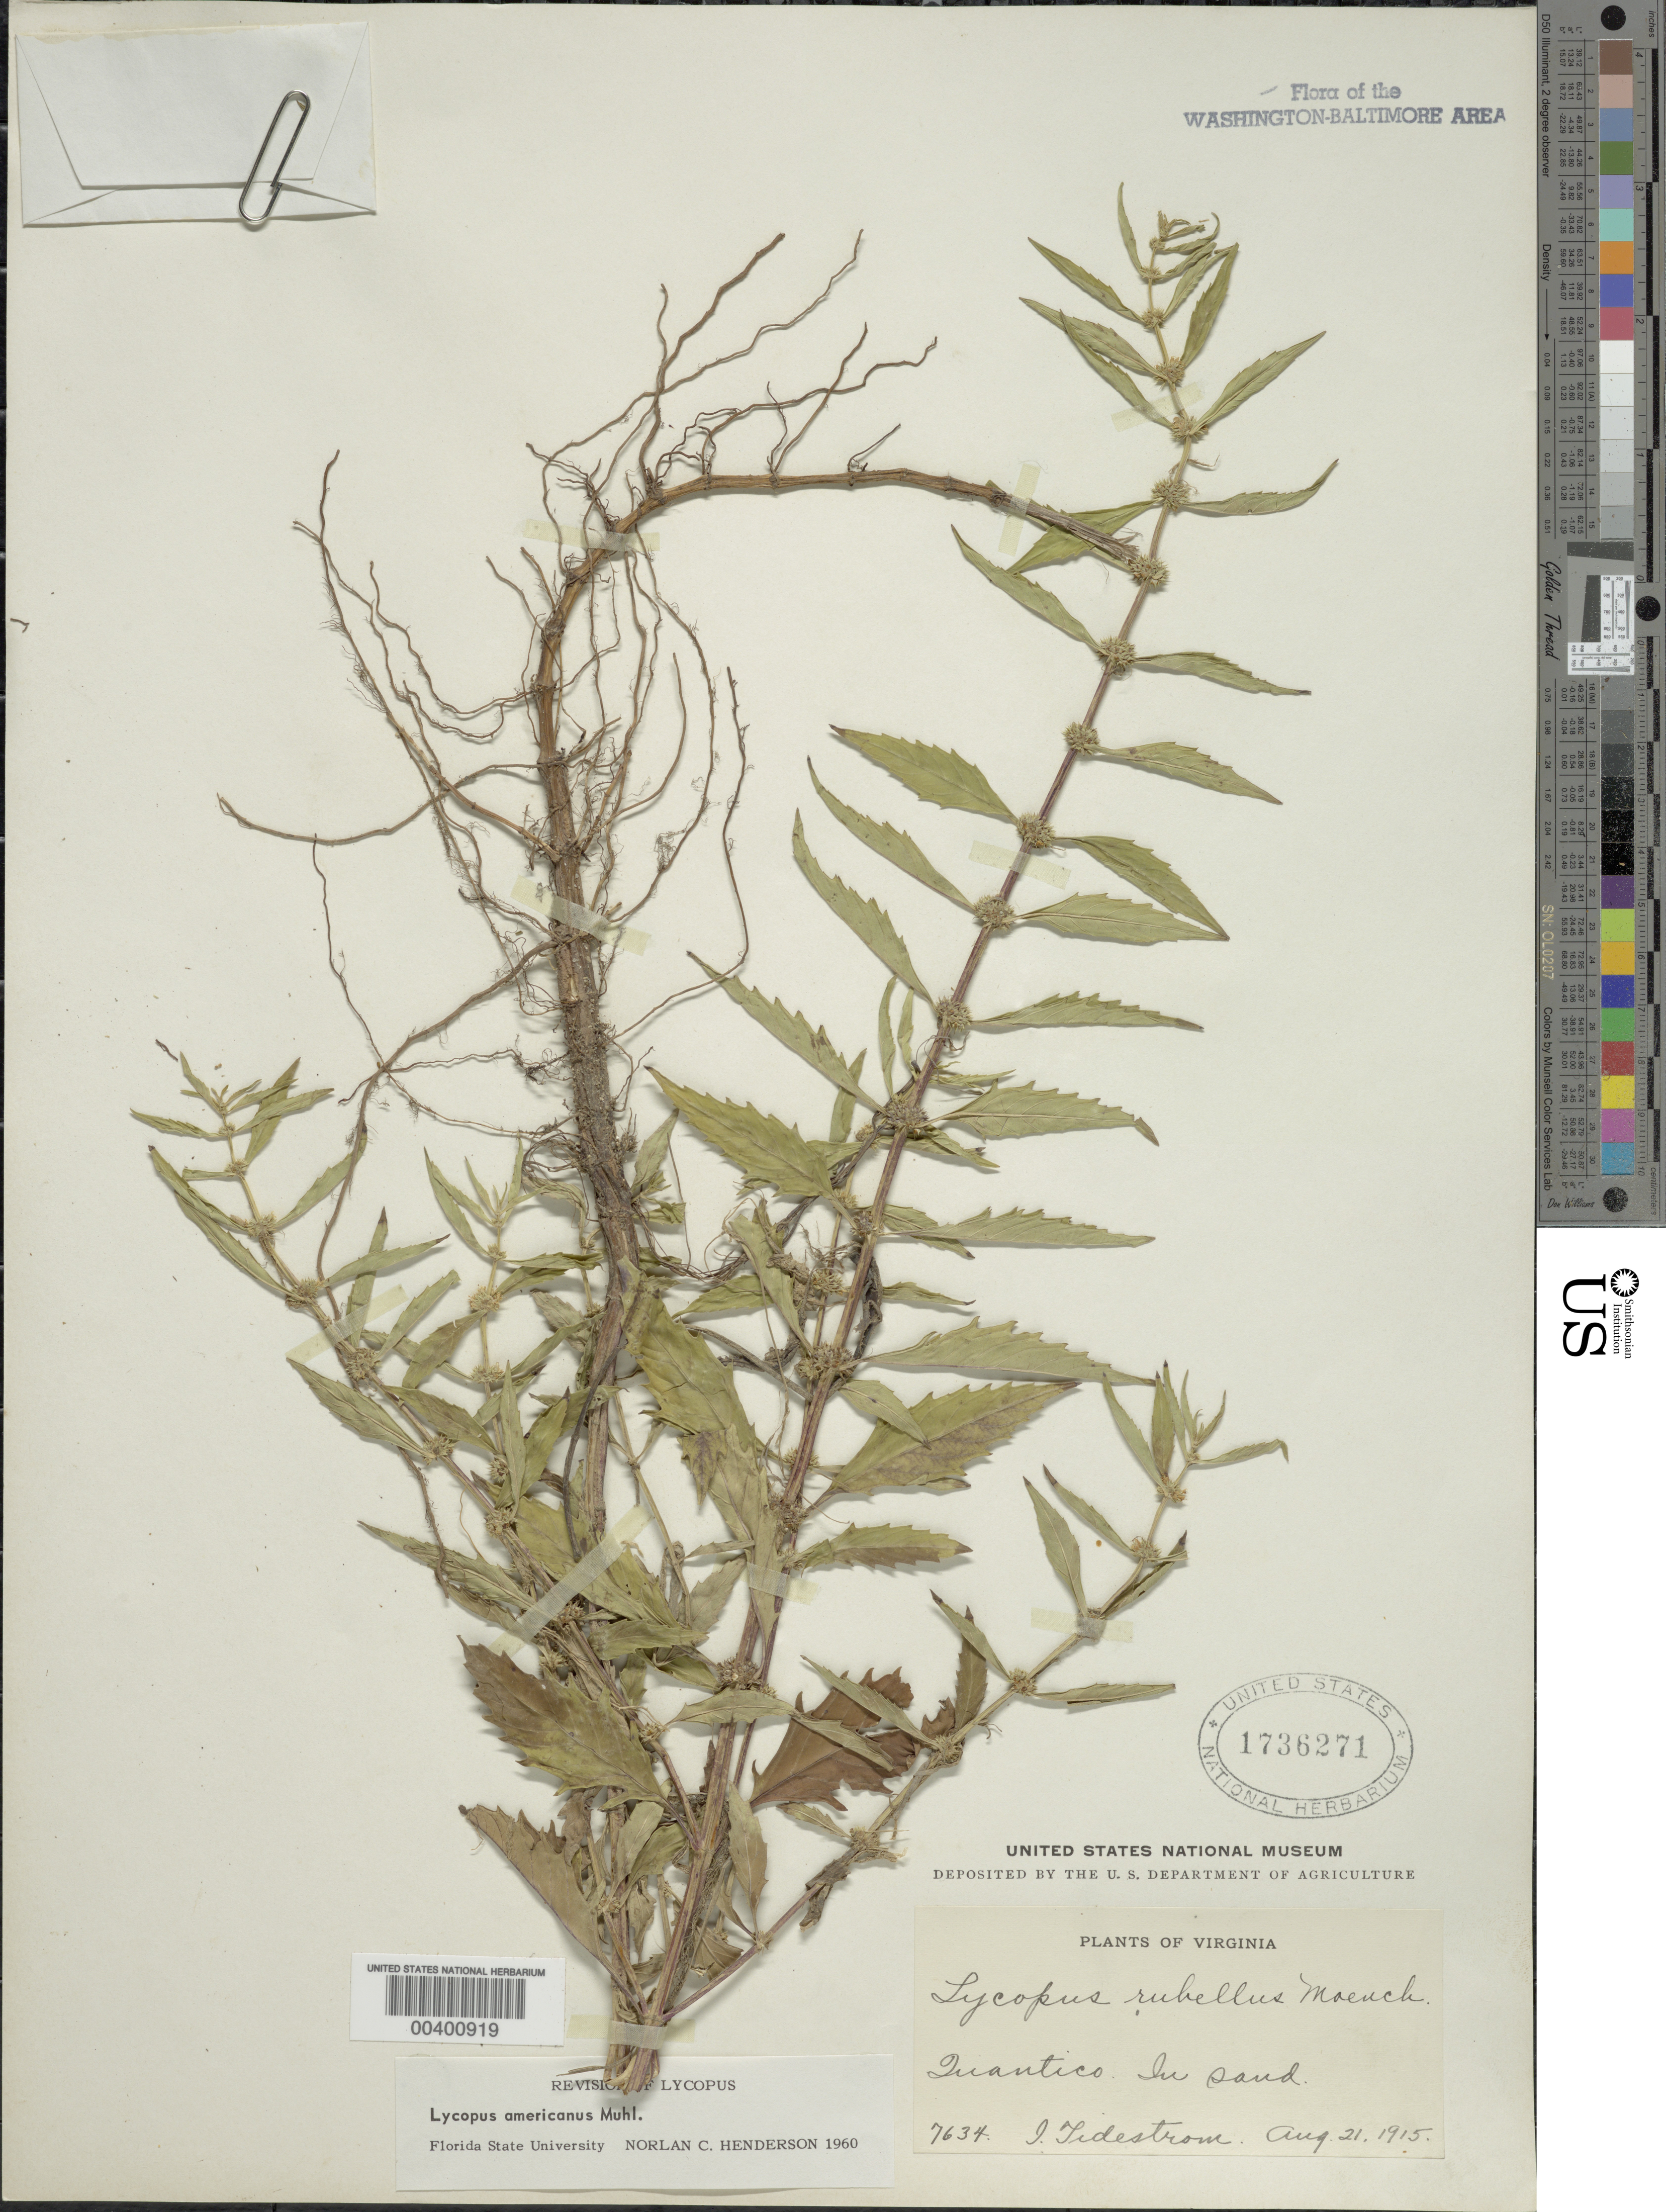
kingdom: Plantae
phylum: Tracheophyta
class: Magnoliopsida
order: Lamiales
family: Lamiaceae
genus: Lycopus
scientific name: Lycopus americanus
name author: Muhl. ex W.P.C. Barton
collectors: I. F. Tidestrom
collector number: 7634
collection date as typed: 21 Aug 1915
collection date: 1915-08-21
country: United States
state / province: Virginia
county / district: Prince William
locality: Quantico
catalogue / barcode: US 1736271